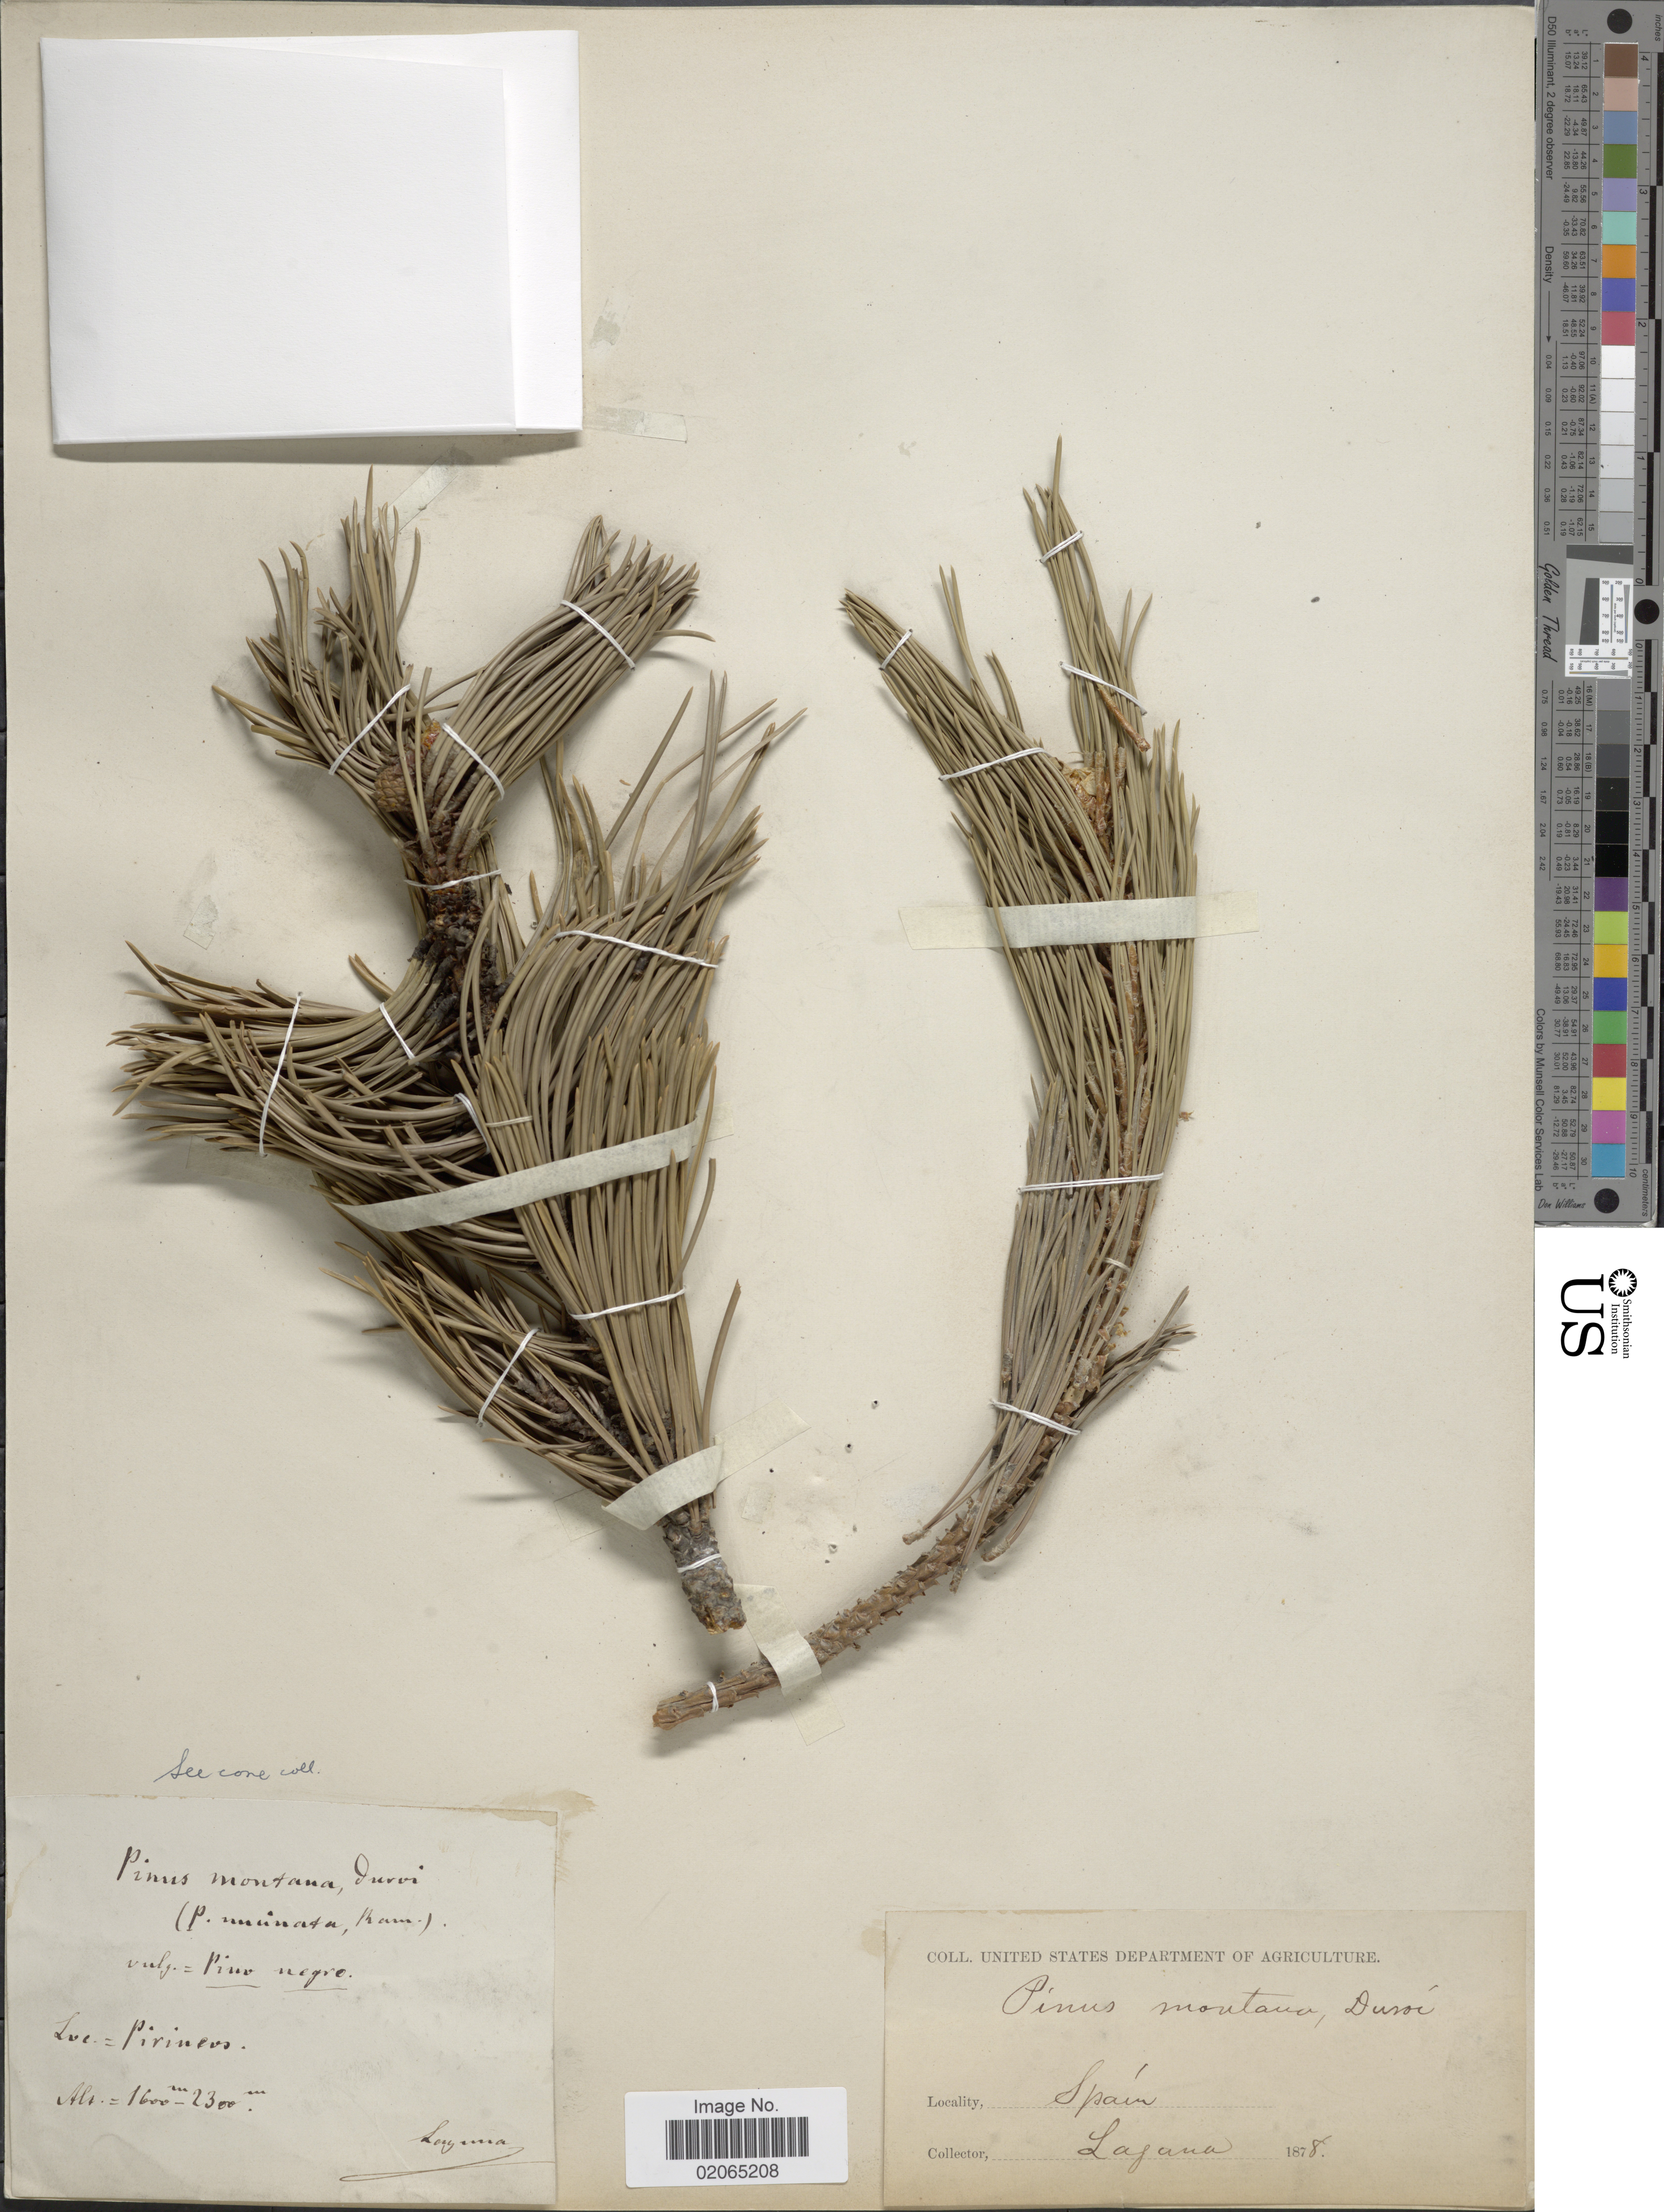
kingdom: Plantae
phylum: Tracheophyta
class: Pinopsida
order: Pinales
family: Pinaceae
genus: Pinus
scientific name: Pinus mugo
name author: Turra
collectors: -. Laguna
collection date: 1878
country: Spain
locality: Pirineos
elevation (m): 1600